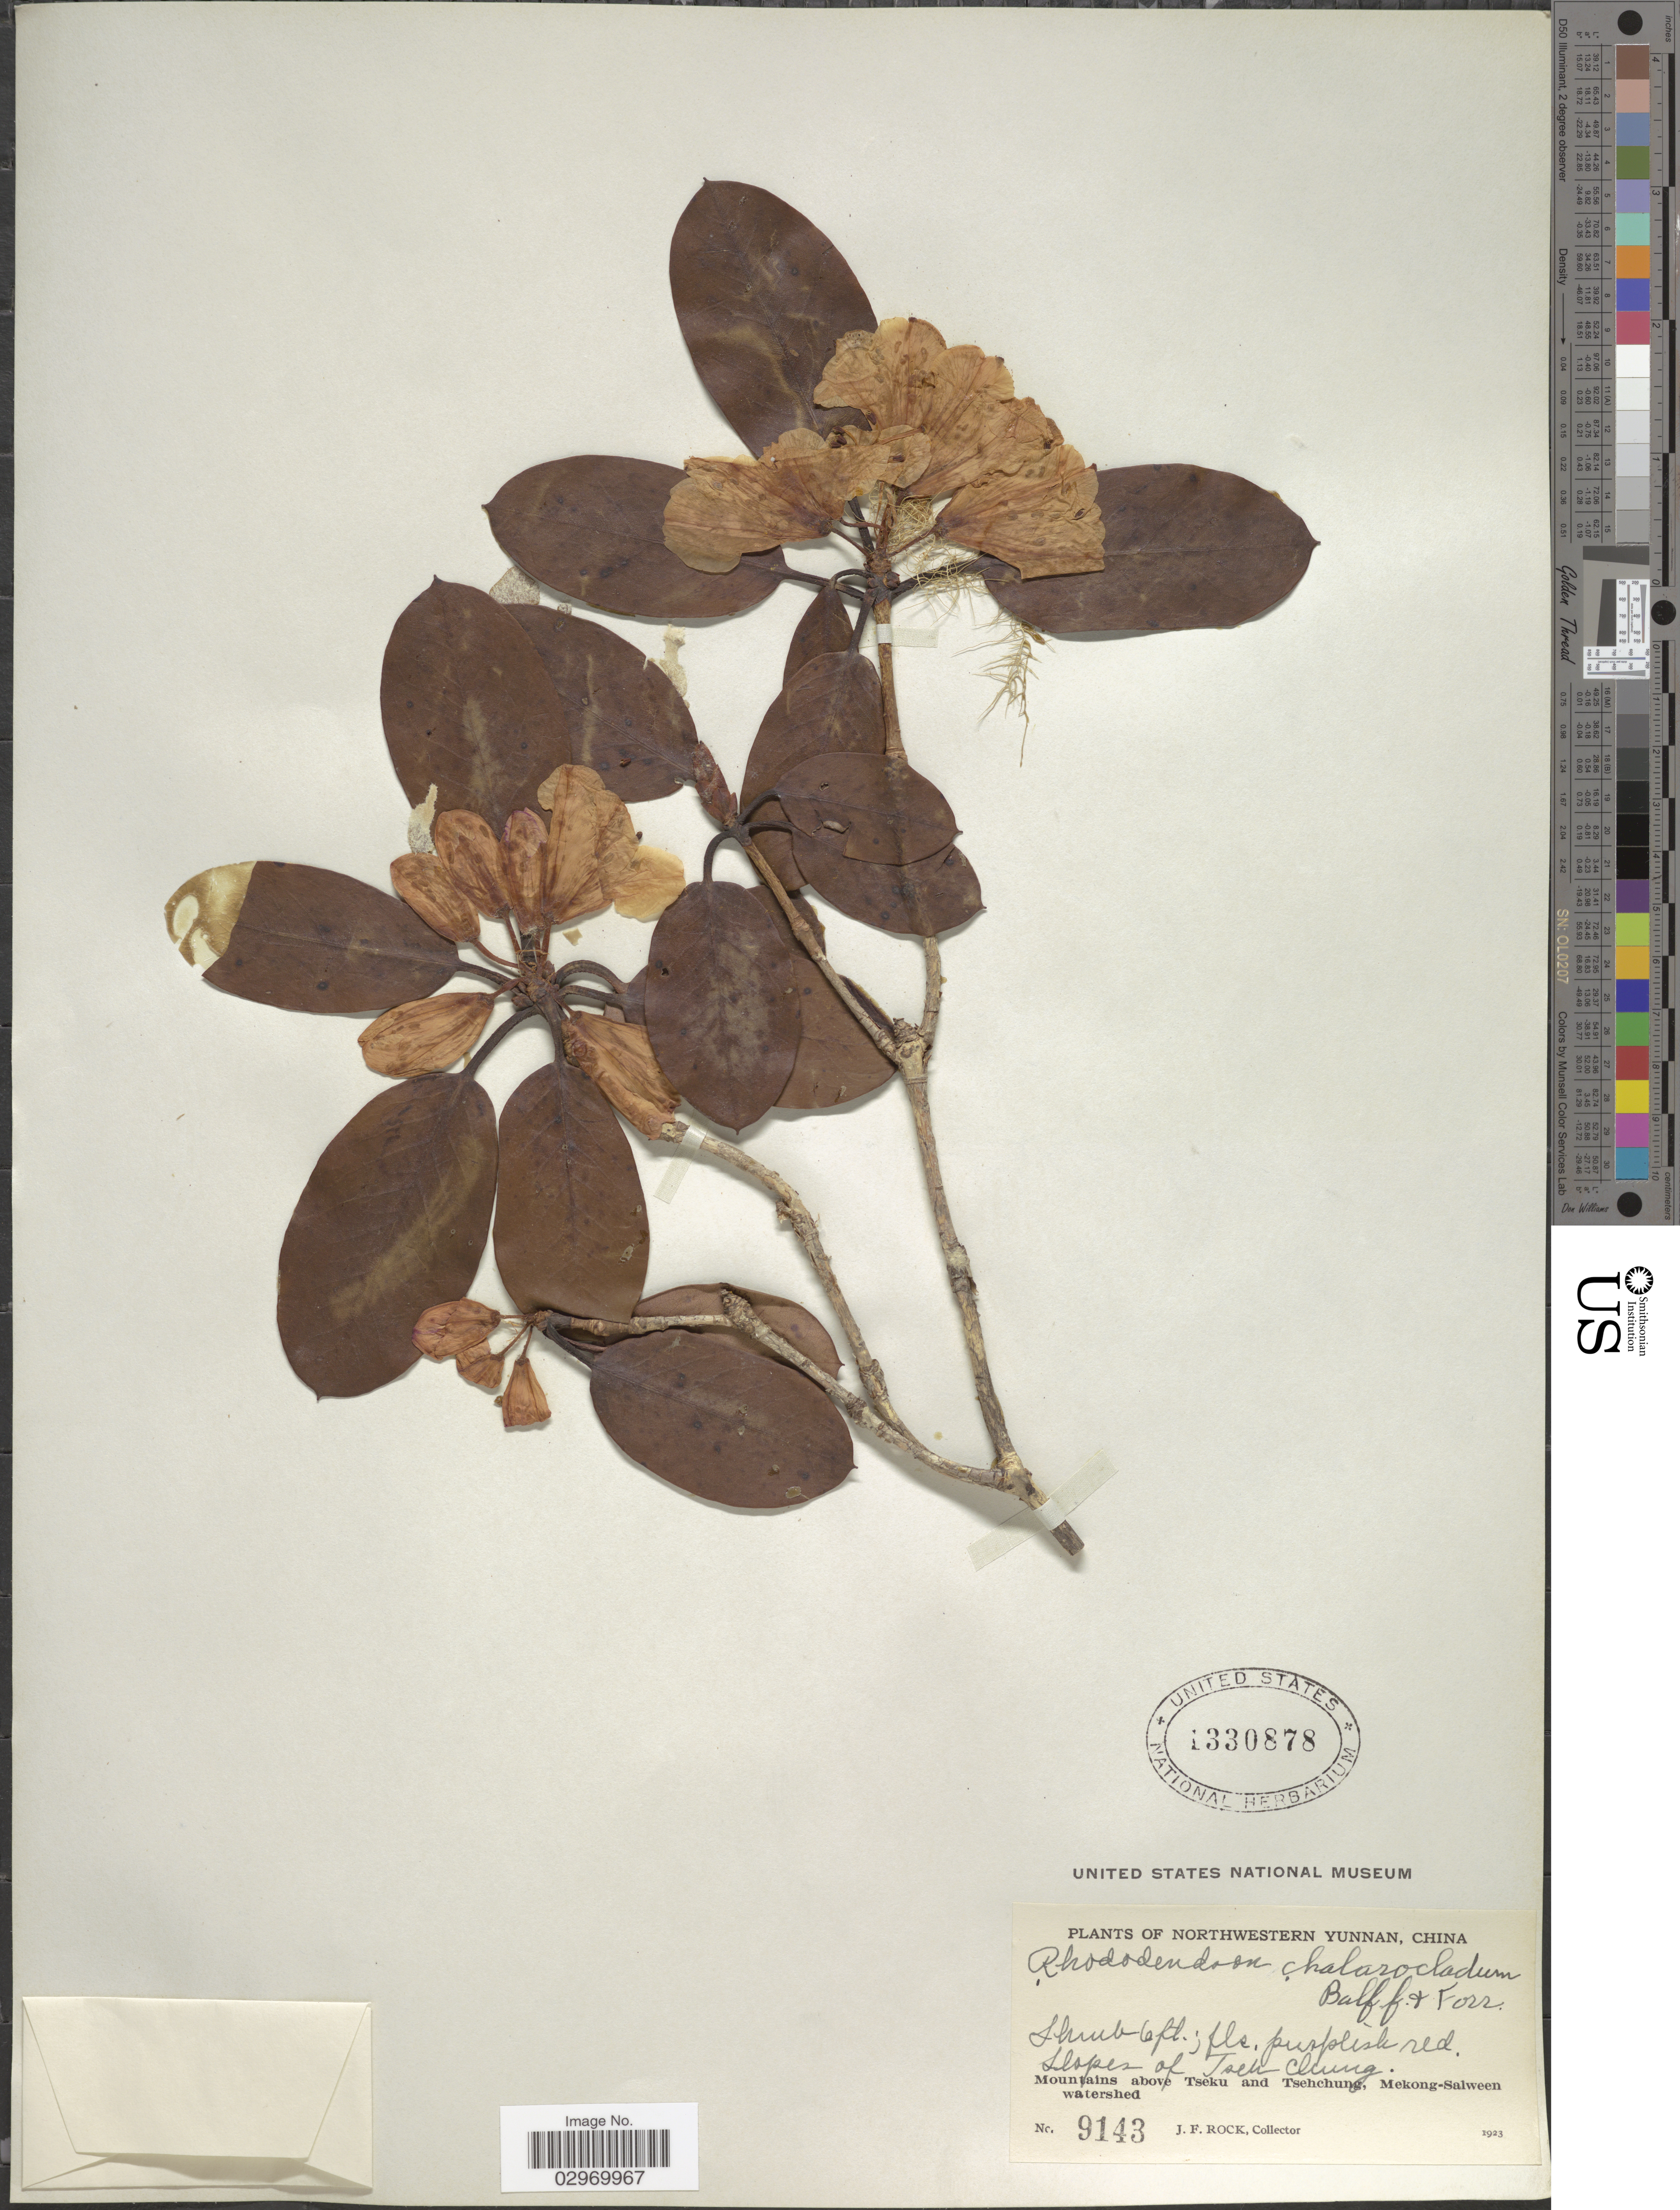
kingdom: Plantae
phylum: Tracheophyta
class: Magnoliopsida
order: Ericales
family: Ericaceae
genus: Rhododendron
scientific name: Rhododendron chalarocladum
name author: Balf. f. & Forrest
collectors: J. Rock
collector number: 9143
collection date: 1923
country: China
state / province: Yunnan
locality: Northwestern Yunnan, slopes of Tseh Chung, Mountains above Tseku and Tsehchung, Mekong-Salween watershed.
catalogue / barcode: US 1330878